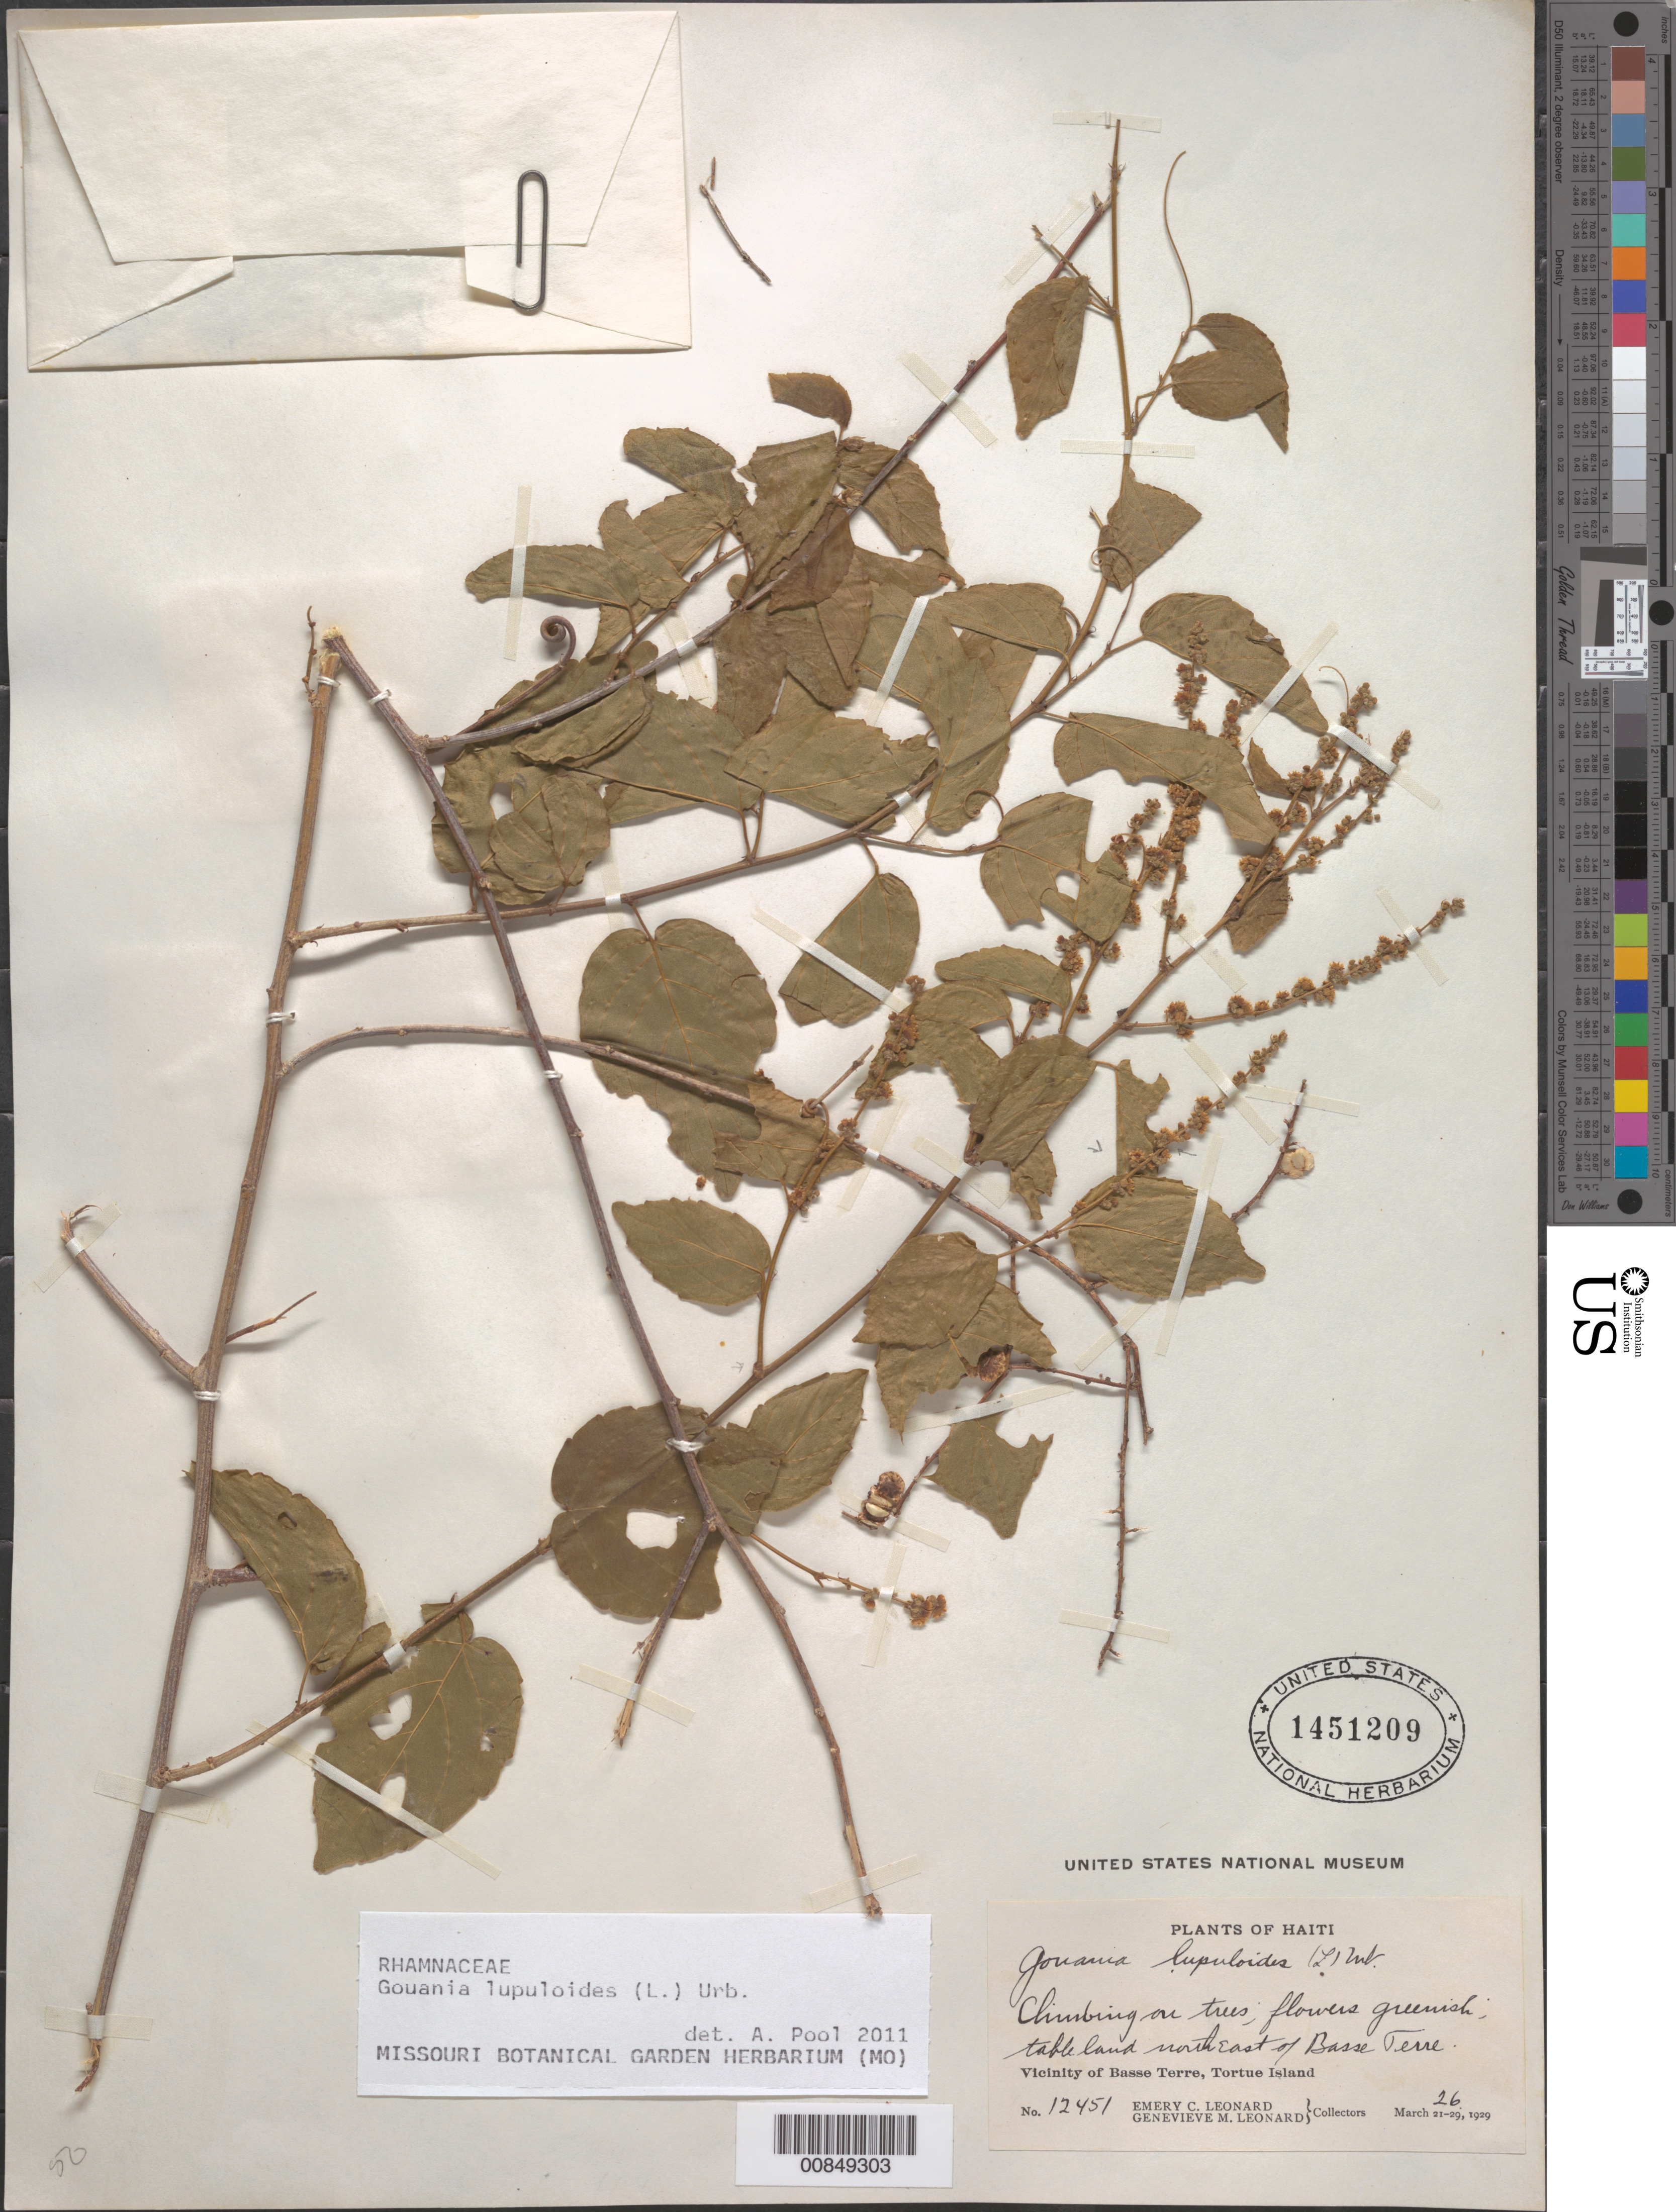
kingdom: Plantae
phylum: Tracheophyta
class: Magnoliopsida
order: Rosales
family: Rhamnaceae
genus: Gouania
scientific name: Gouania lupuloides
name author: (L.) Urb.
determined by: Pool, A., (MO), Missouri Botanical Garden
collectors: E. C. Leonard & G. M. Leonard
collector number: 12451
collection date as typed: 26 Mar 1929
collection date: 1929-03-26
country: Haiti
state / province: Nord-Ouest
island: Île de la Tortue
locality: Vicinity of Basse Terre, table land NE of town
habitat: Climbing on trees, tableland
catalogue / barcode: US 1451209